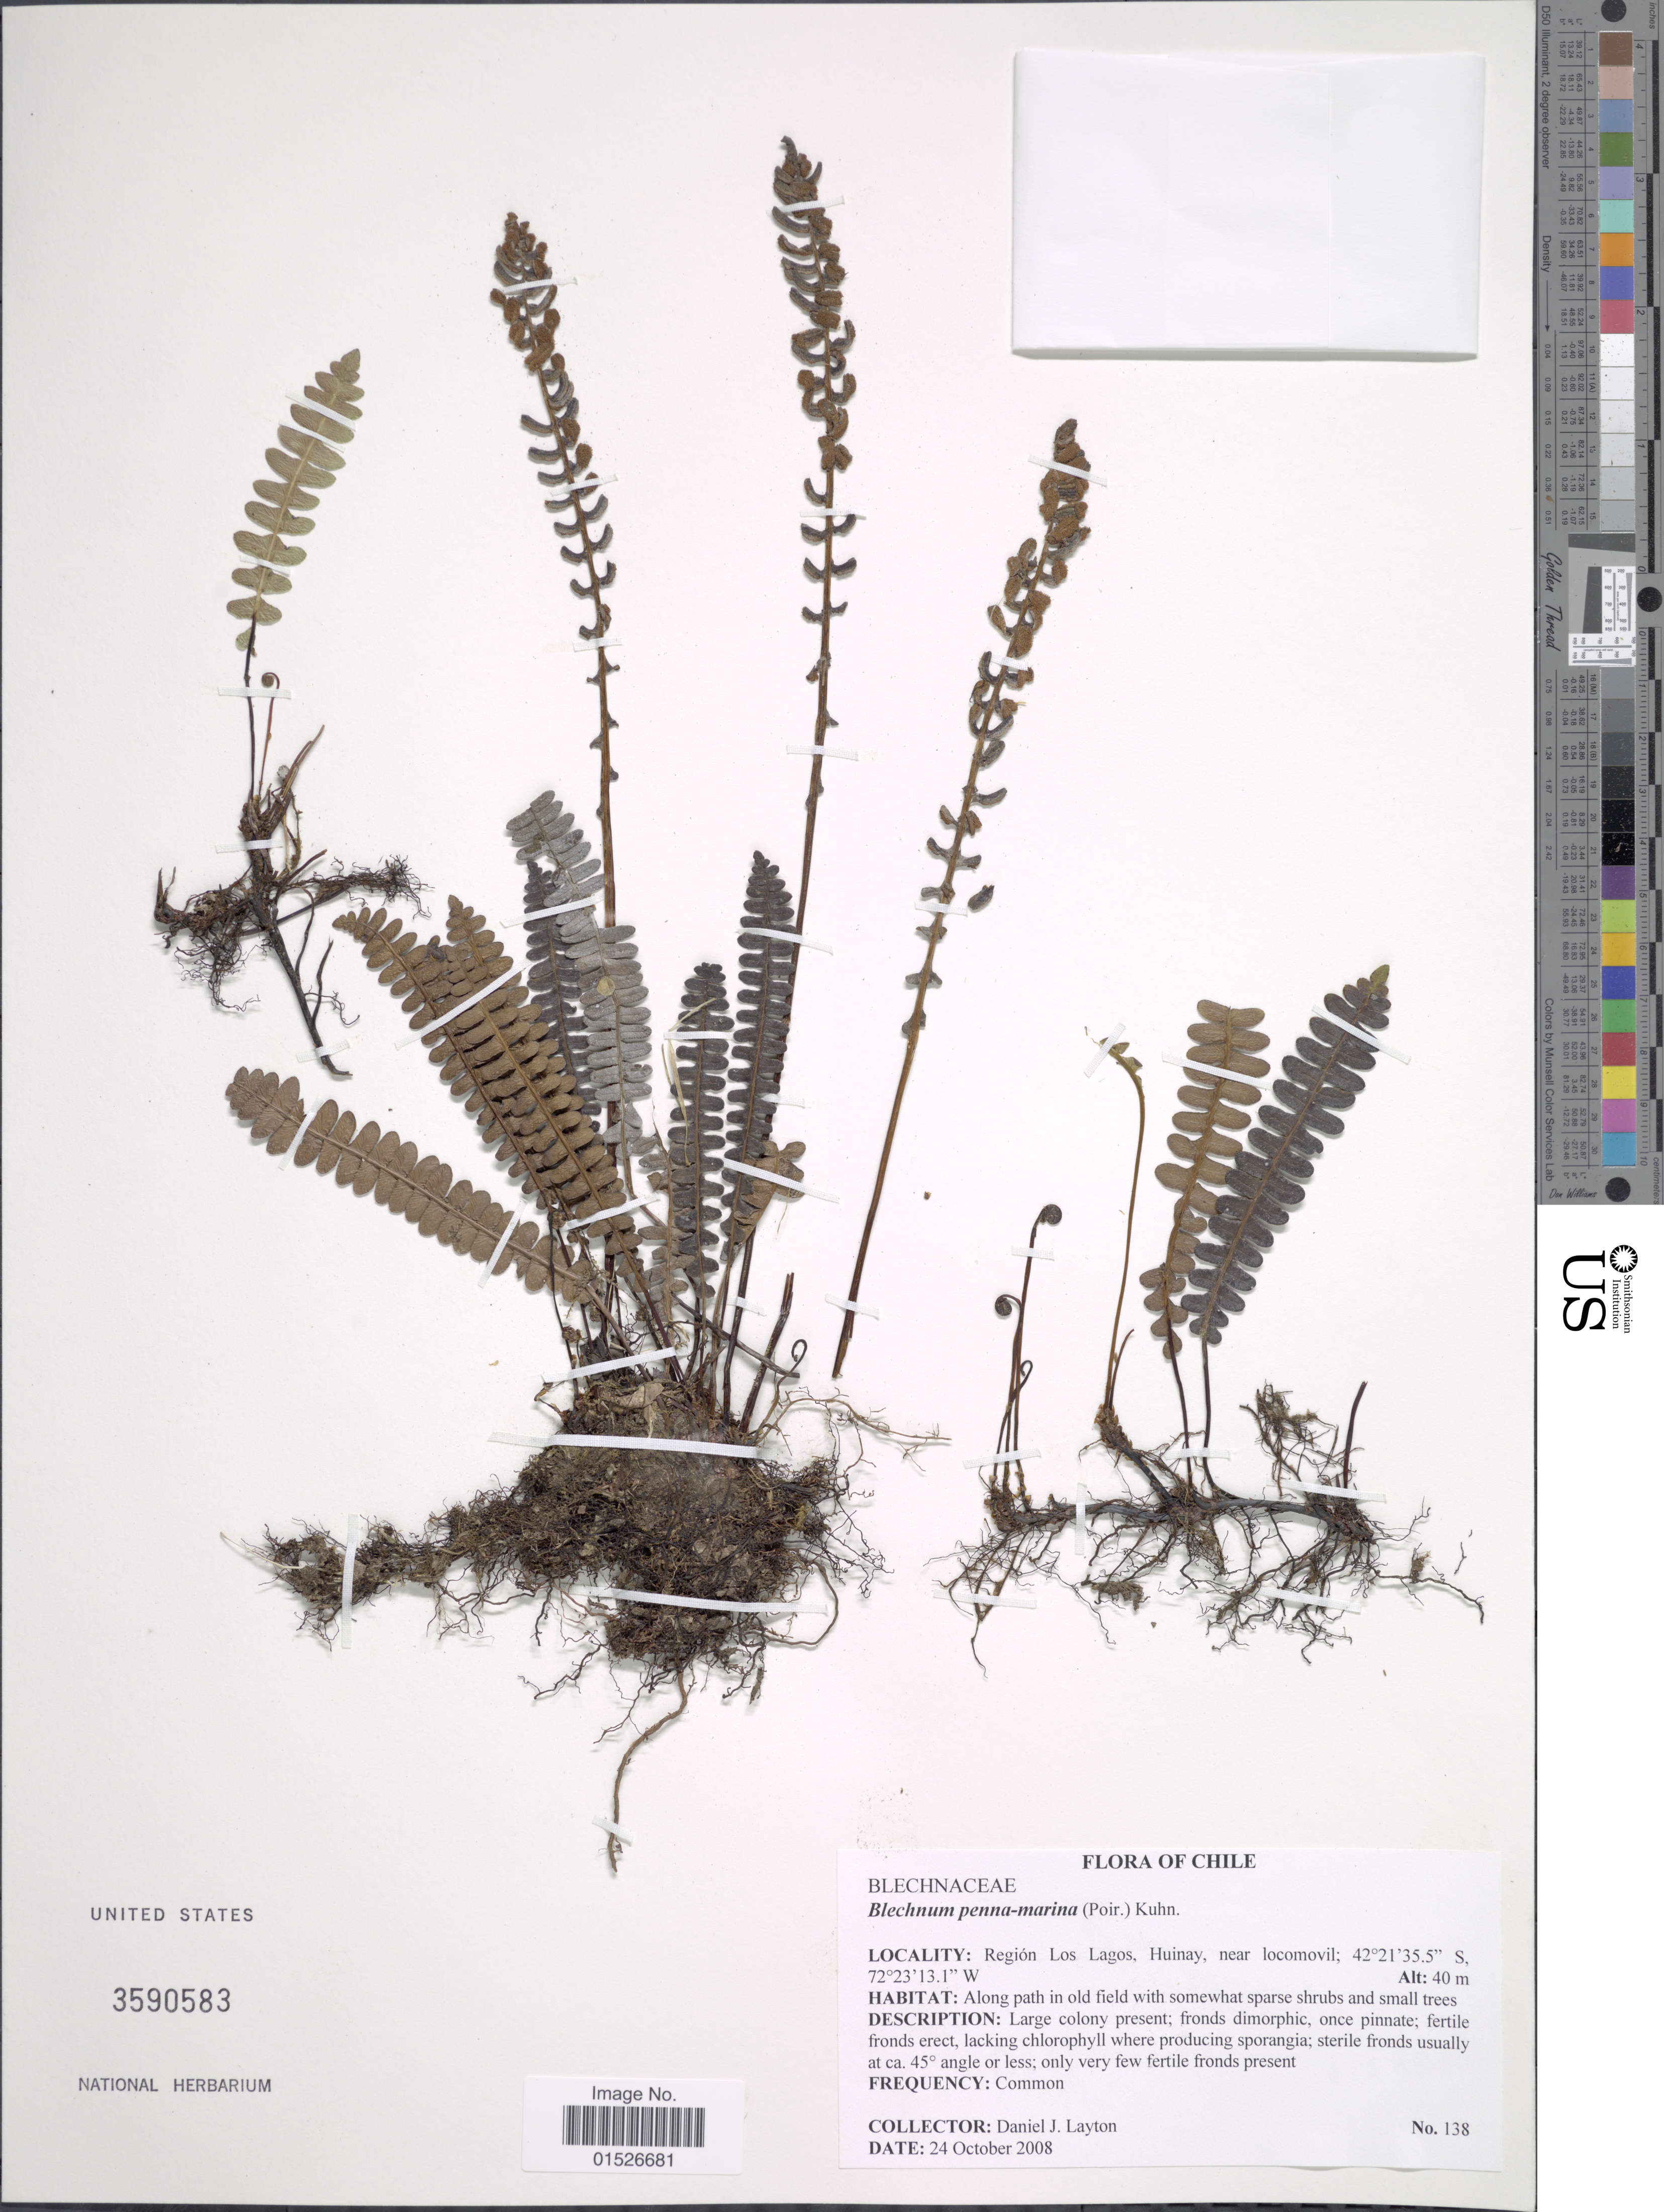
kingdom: Plantae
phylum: Tracheophyta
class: Polypodiopsida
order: Polypodiales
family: Blechnaceae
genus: Blechnum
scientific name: Blechnum penna-marina subsp. alpina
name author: T.C. Chambers & P. A. Farrant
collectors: D. J. Layton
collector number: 138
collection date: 2008-10-24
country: Chile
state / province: Los Lagos (X)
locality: Region Los Lagos, Huinay, near locomovil.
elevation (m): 40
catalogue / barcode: US 3590583